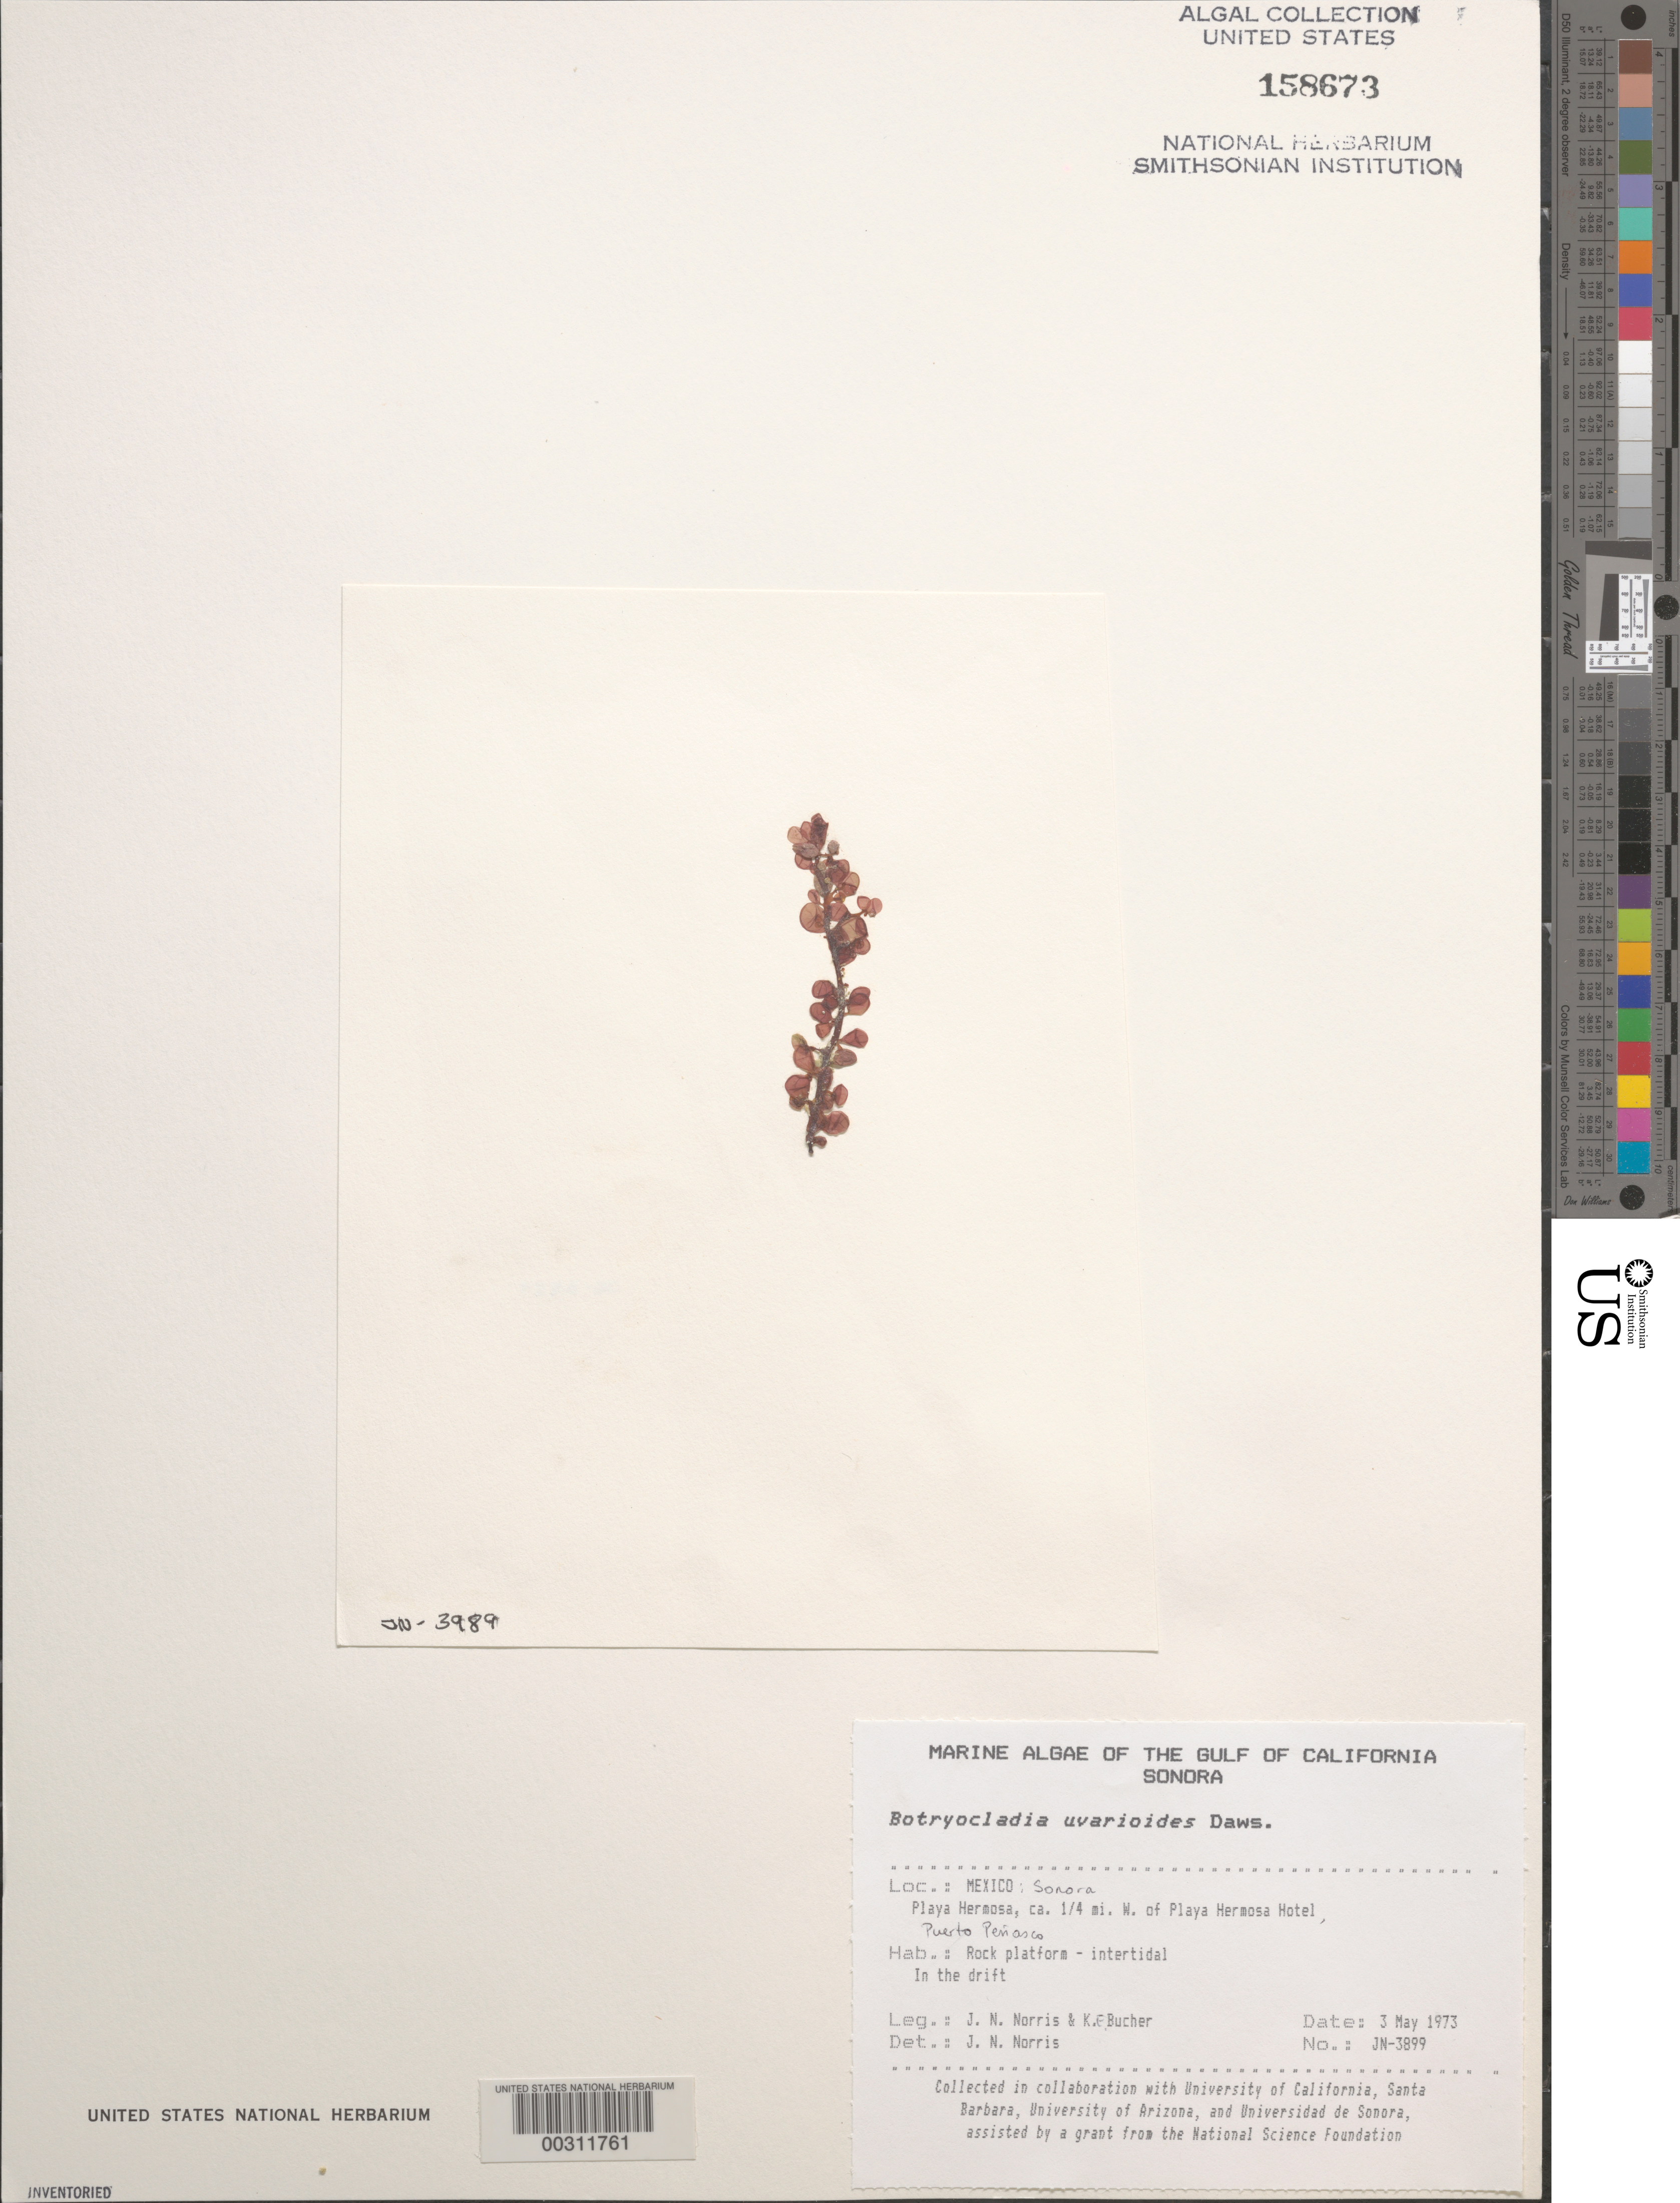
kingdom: Plantae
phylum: Rhodophyta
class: Florideophyceae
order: Rhodymeniales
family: Rhodymeniaceae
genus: Botryocladia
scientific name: Botryocladia uvarioides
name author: E.Y. Dawson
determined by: Norris, James N.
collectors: J. N. Norris & K. E. Bucher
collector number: JN-3899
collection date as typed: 03 May 1973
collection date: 1973-05-03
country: Mexico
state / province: Sonora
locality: Playa Hermosa, Puerto Penasco, ca. 0.25 mile west of Playa Hermosa Hotel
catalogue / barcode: US 158673